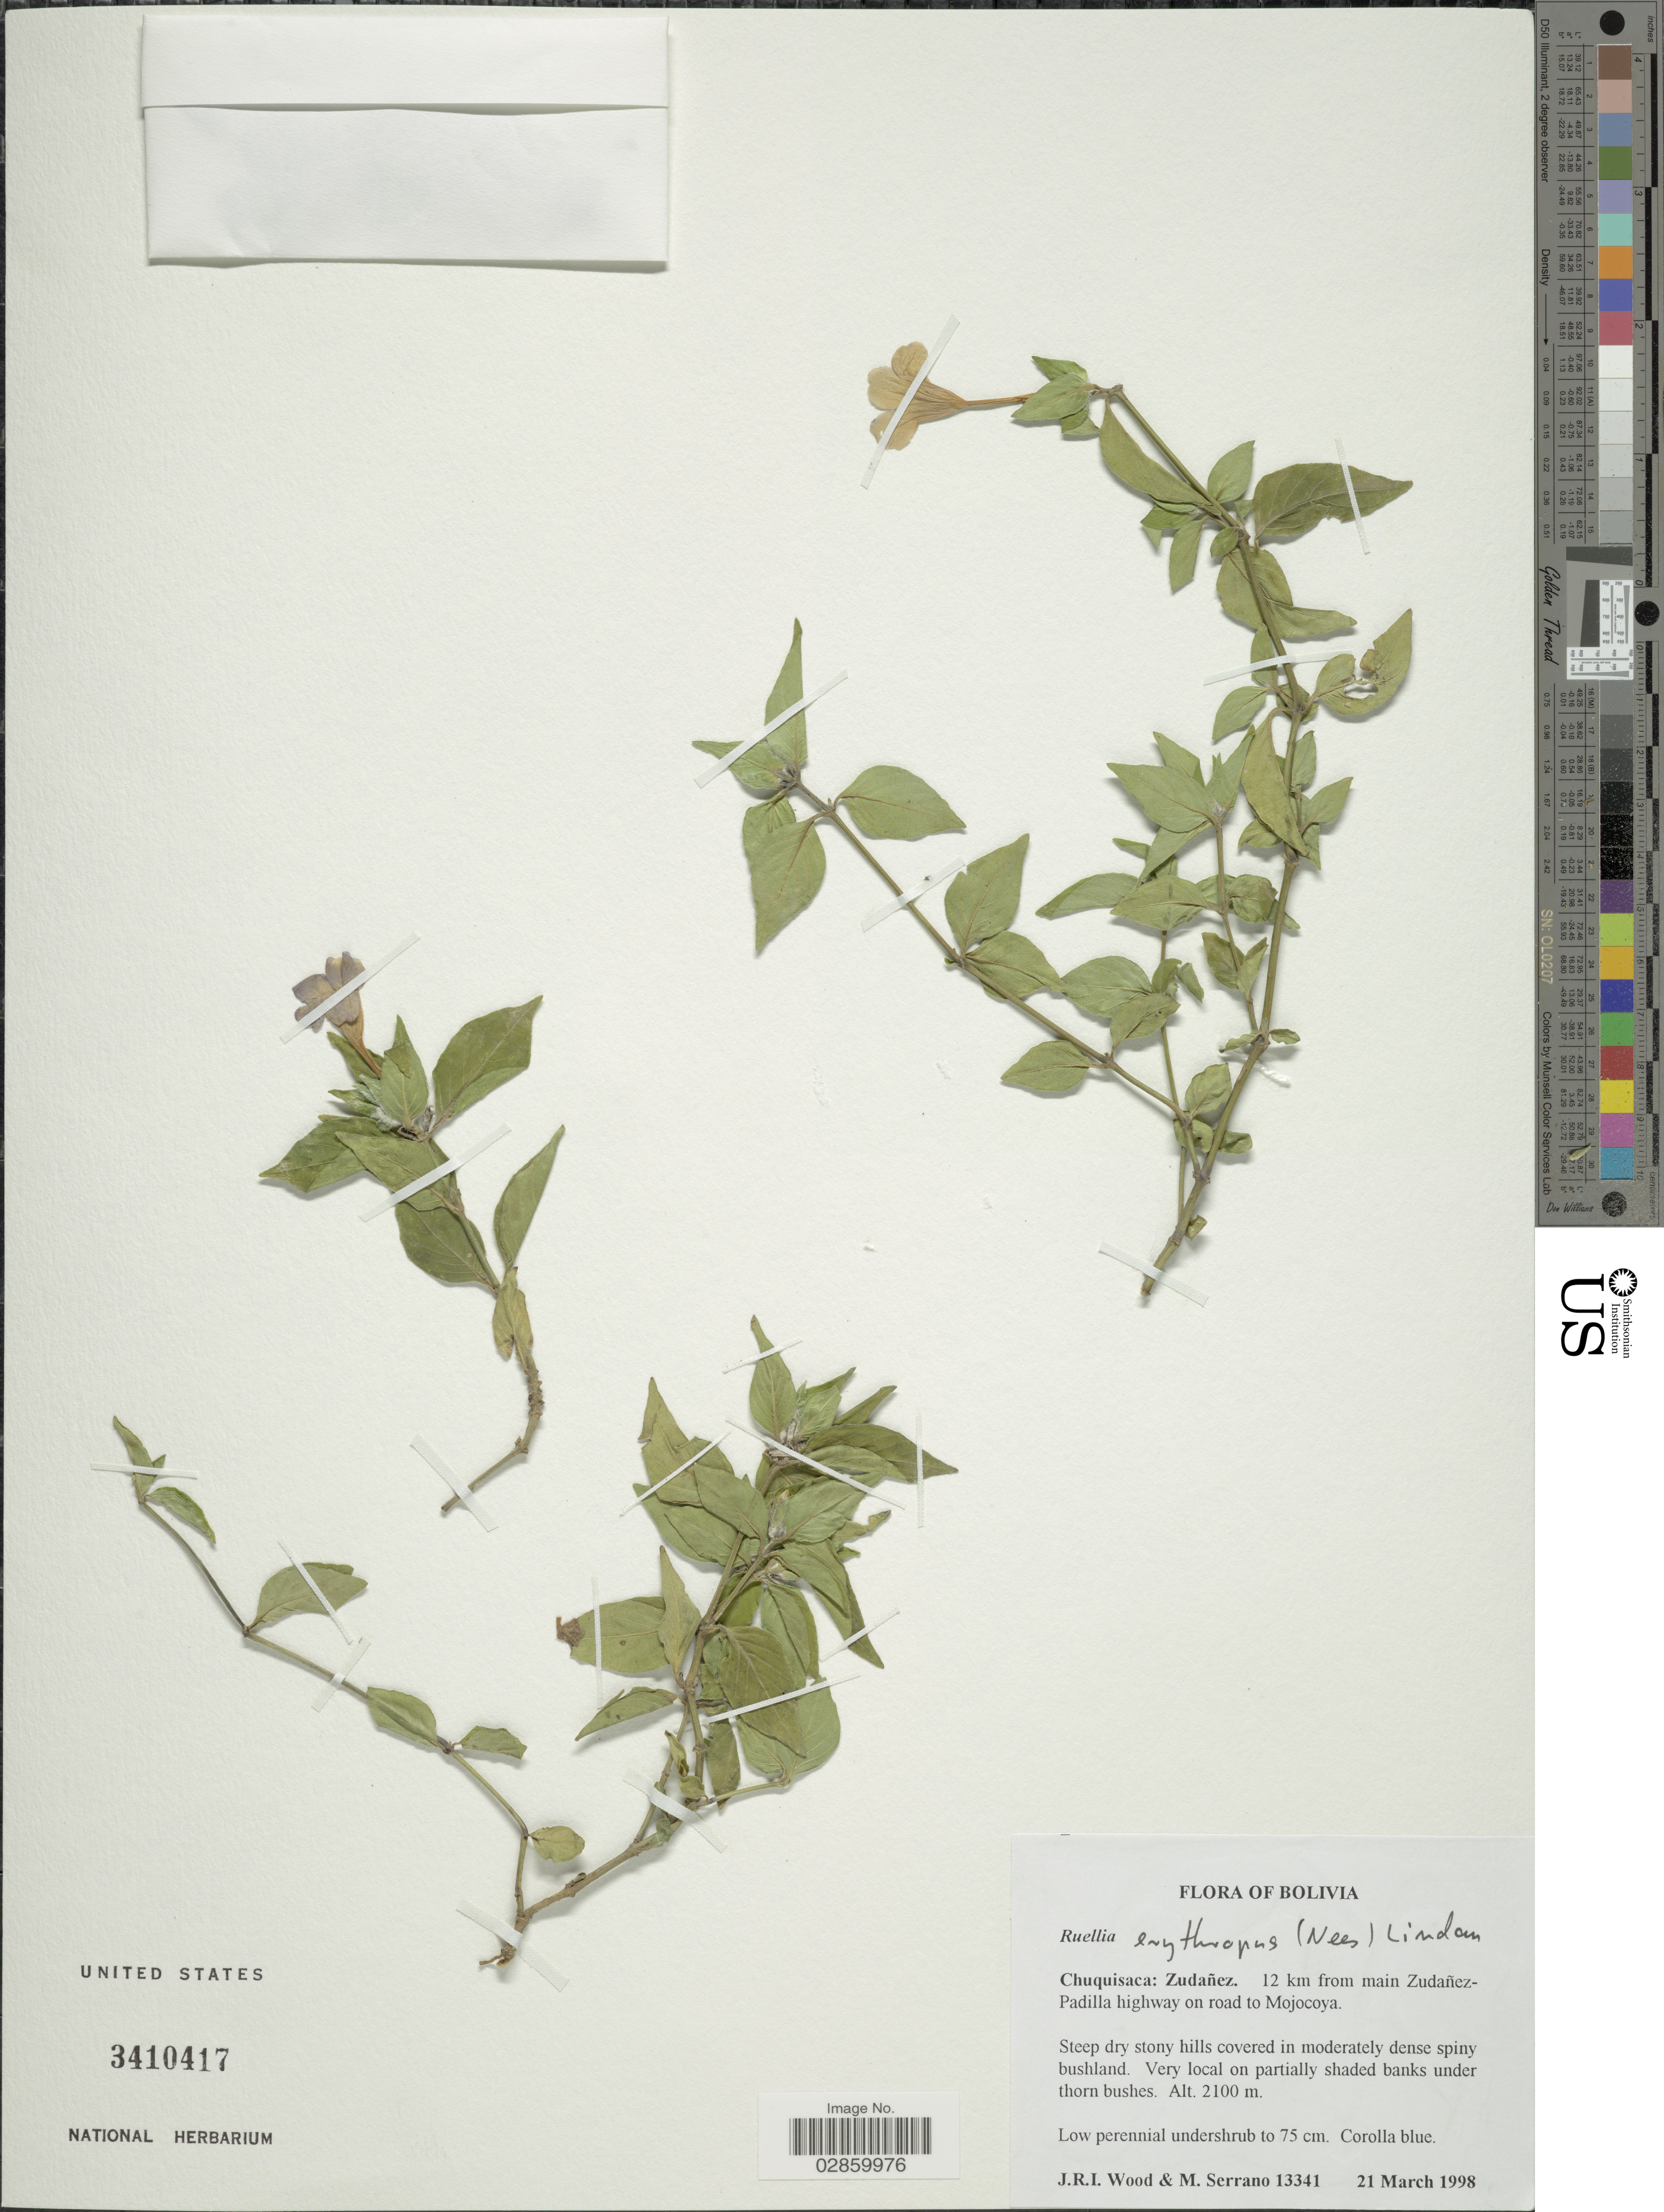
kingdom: Plantae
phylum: Tracheophyta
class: Magnoliopsida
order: Lamiales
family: Acanthaceae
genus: Ruellia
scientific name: Ruellia erythropus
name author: (Nees) Lindau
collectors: J. R. I. Wood & M. Serrano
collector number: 13341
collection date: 1998-03-21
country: Bolivia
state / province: Chuquisaca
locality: Zudañez, 12 km from main Zudañez-Padilla highway on road to Mojocoya.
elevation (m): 2100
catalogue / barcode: US 3410417